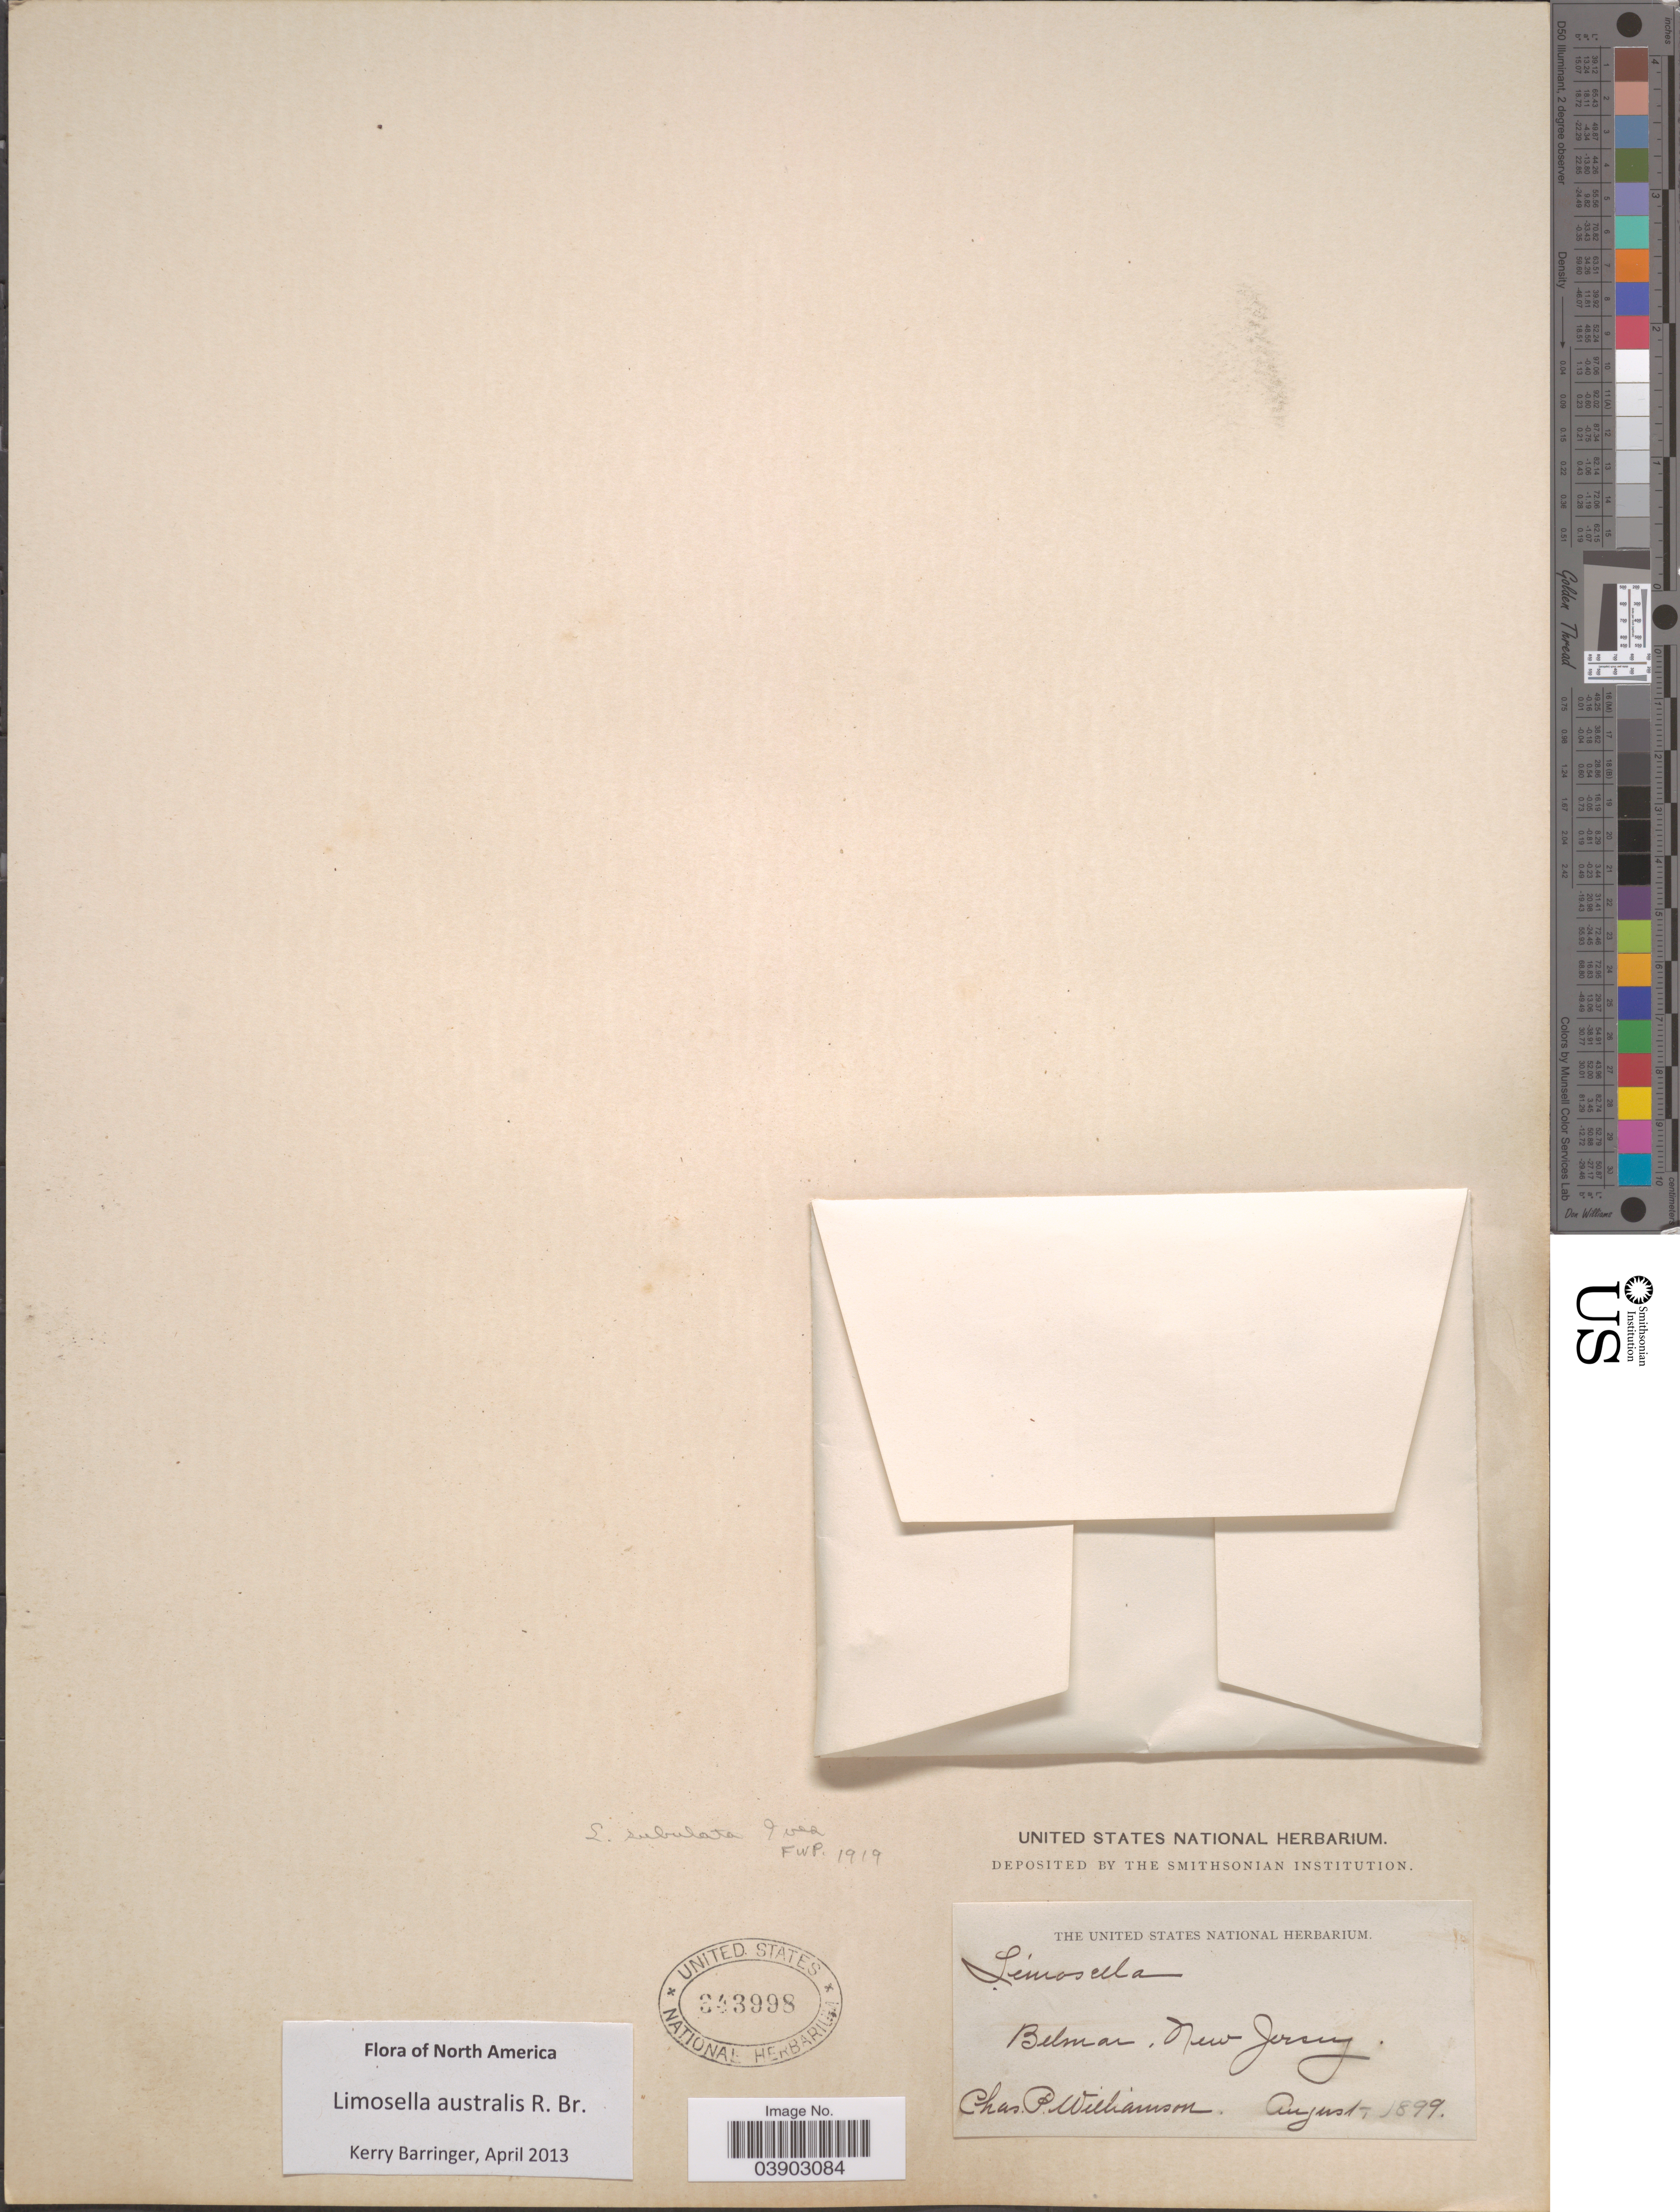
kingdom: Plantae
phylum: Tracheophyta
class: Magnoliopsida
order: Lamiales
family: Scrophulariaceae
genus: Limosella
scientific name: Limosella australis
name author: R. Br.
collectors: C. Williamson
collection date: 1899-08-07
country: United States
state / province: New Jersey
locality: Belmar.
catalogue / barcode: US 343998